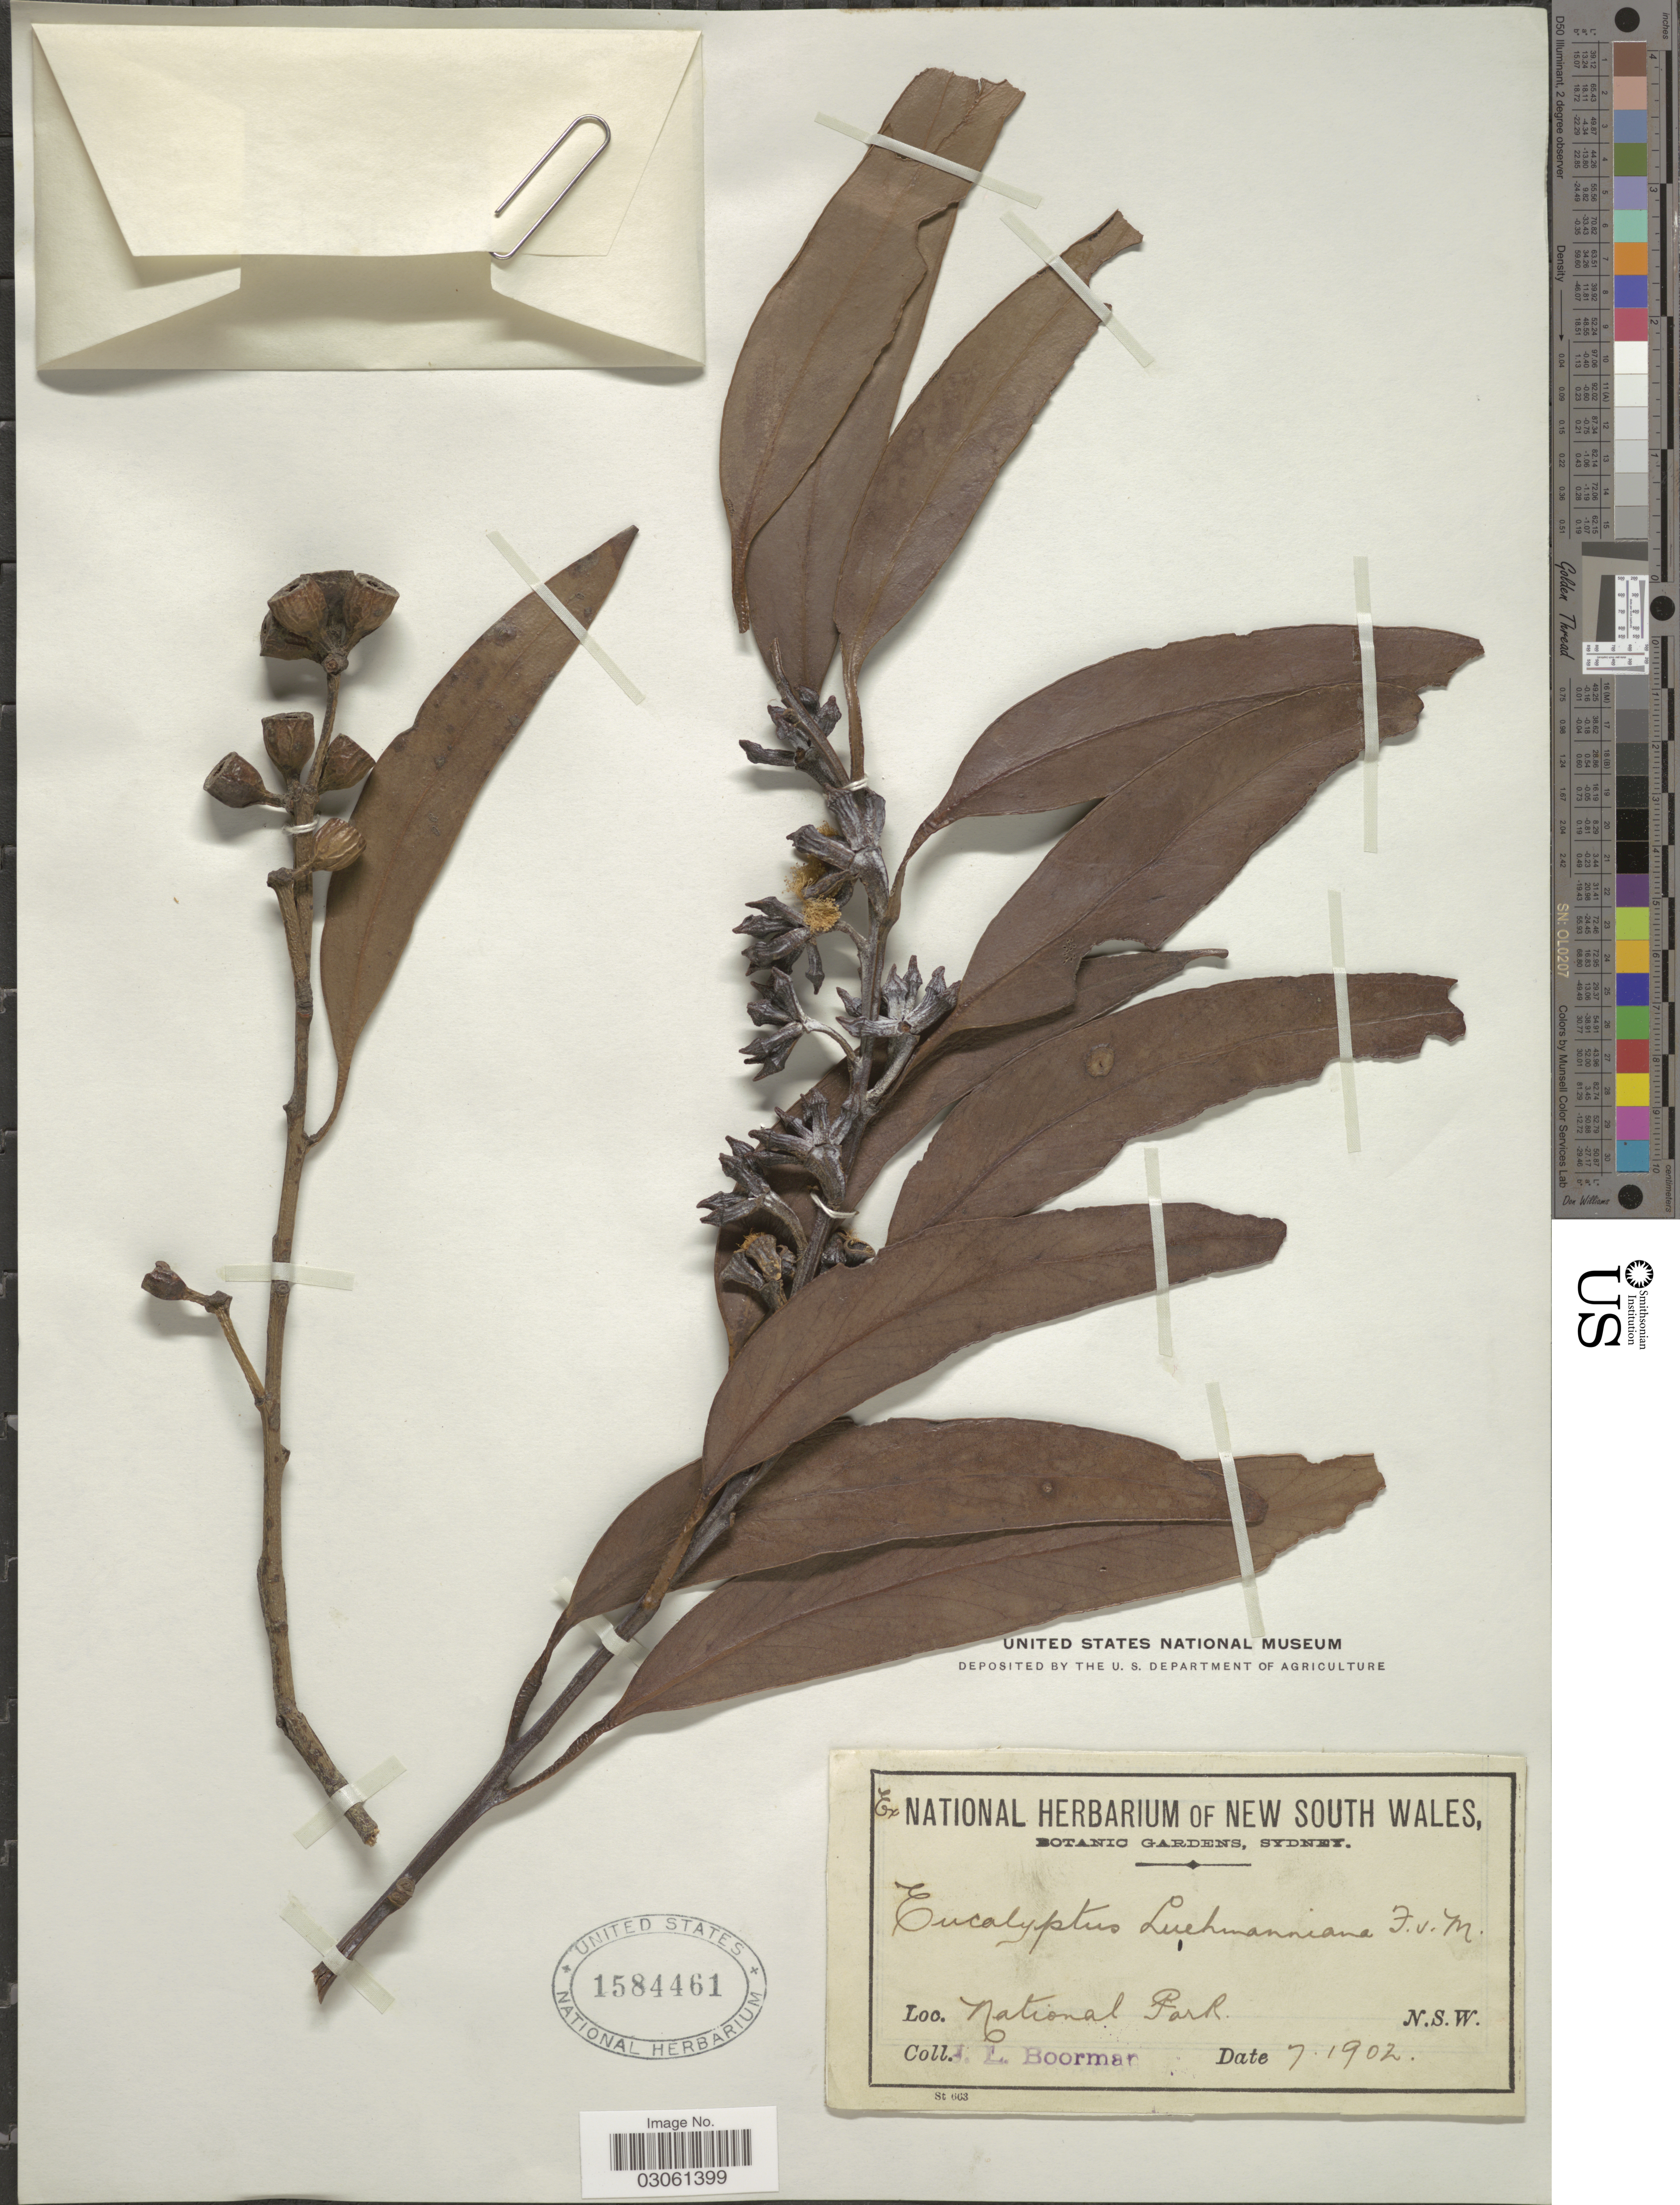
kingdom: Plantae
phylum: Tracheophyta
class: Magnoliopsida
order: Myrtales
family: Myrtaceae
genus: Eucalyptus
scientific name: Eucalyptus luehmanniana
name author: F. Muell.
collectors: J. Boorman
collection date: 1902-07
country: Australia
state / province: New South Wales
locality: National Park. N. S. W.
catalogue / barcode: US 1584461